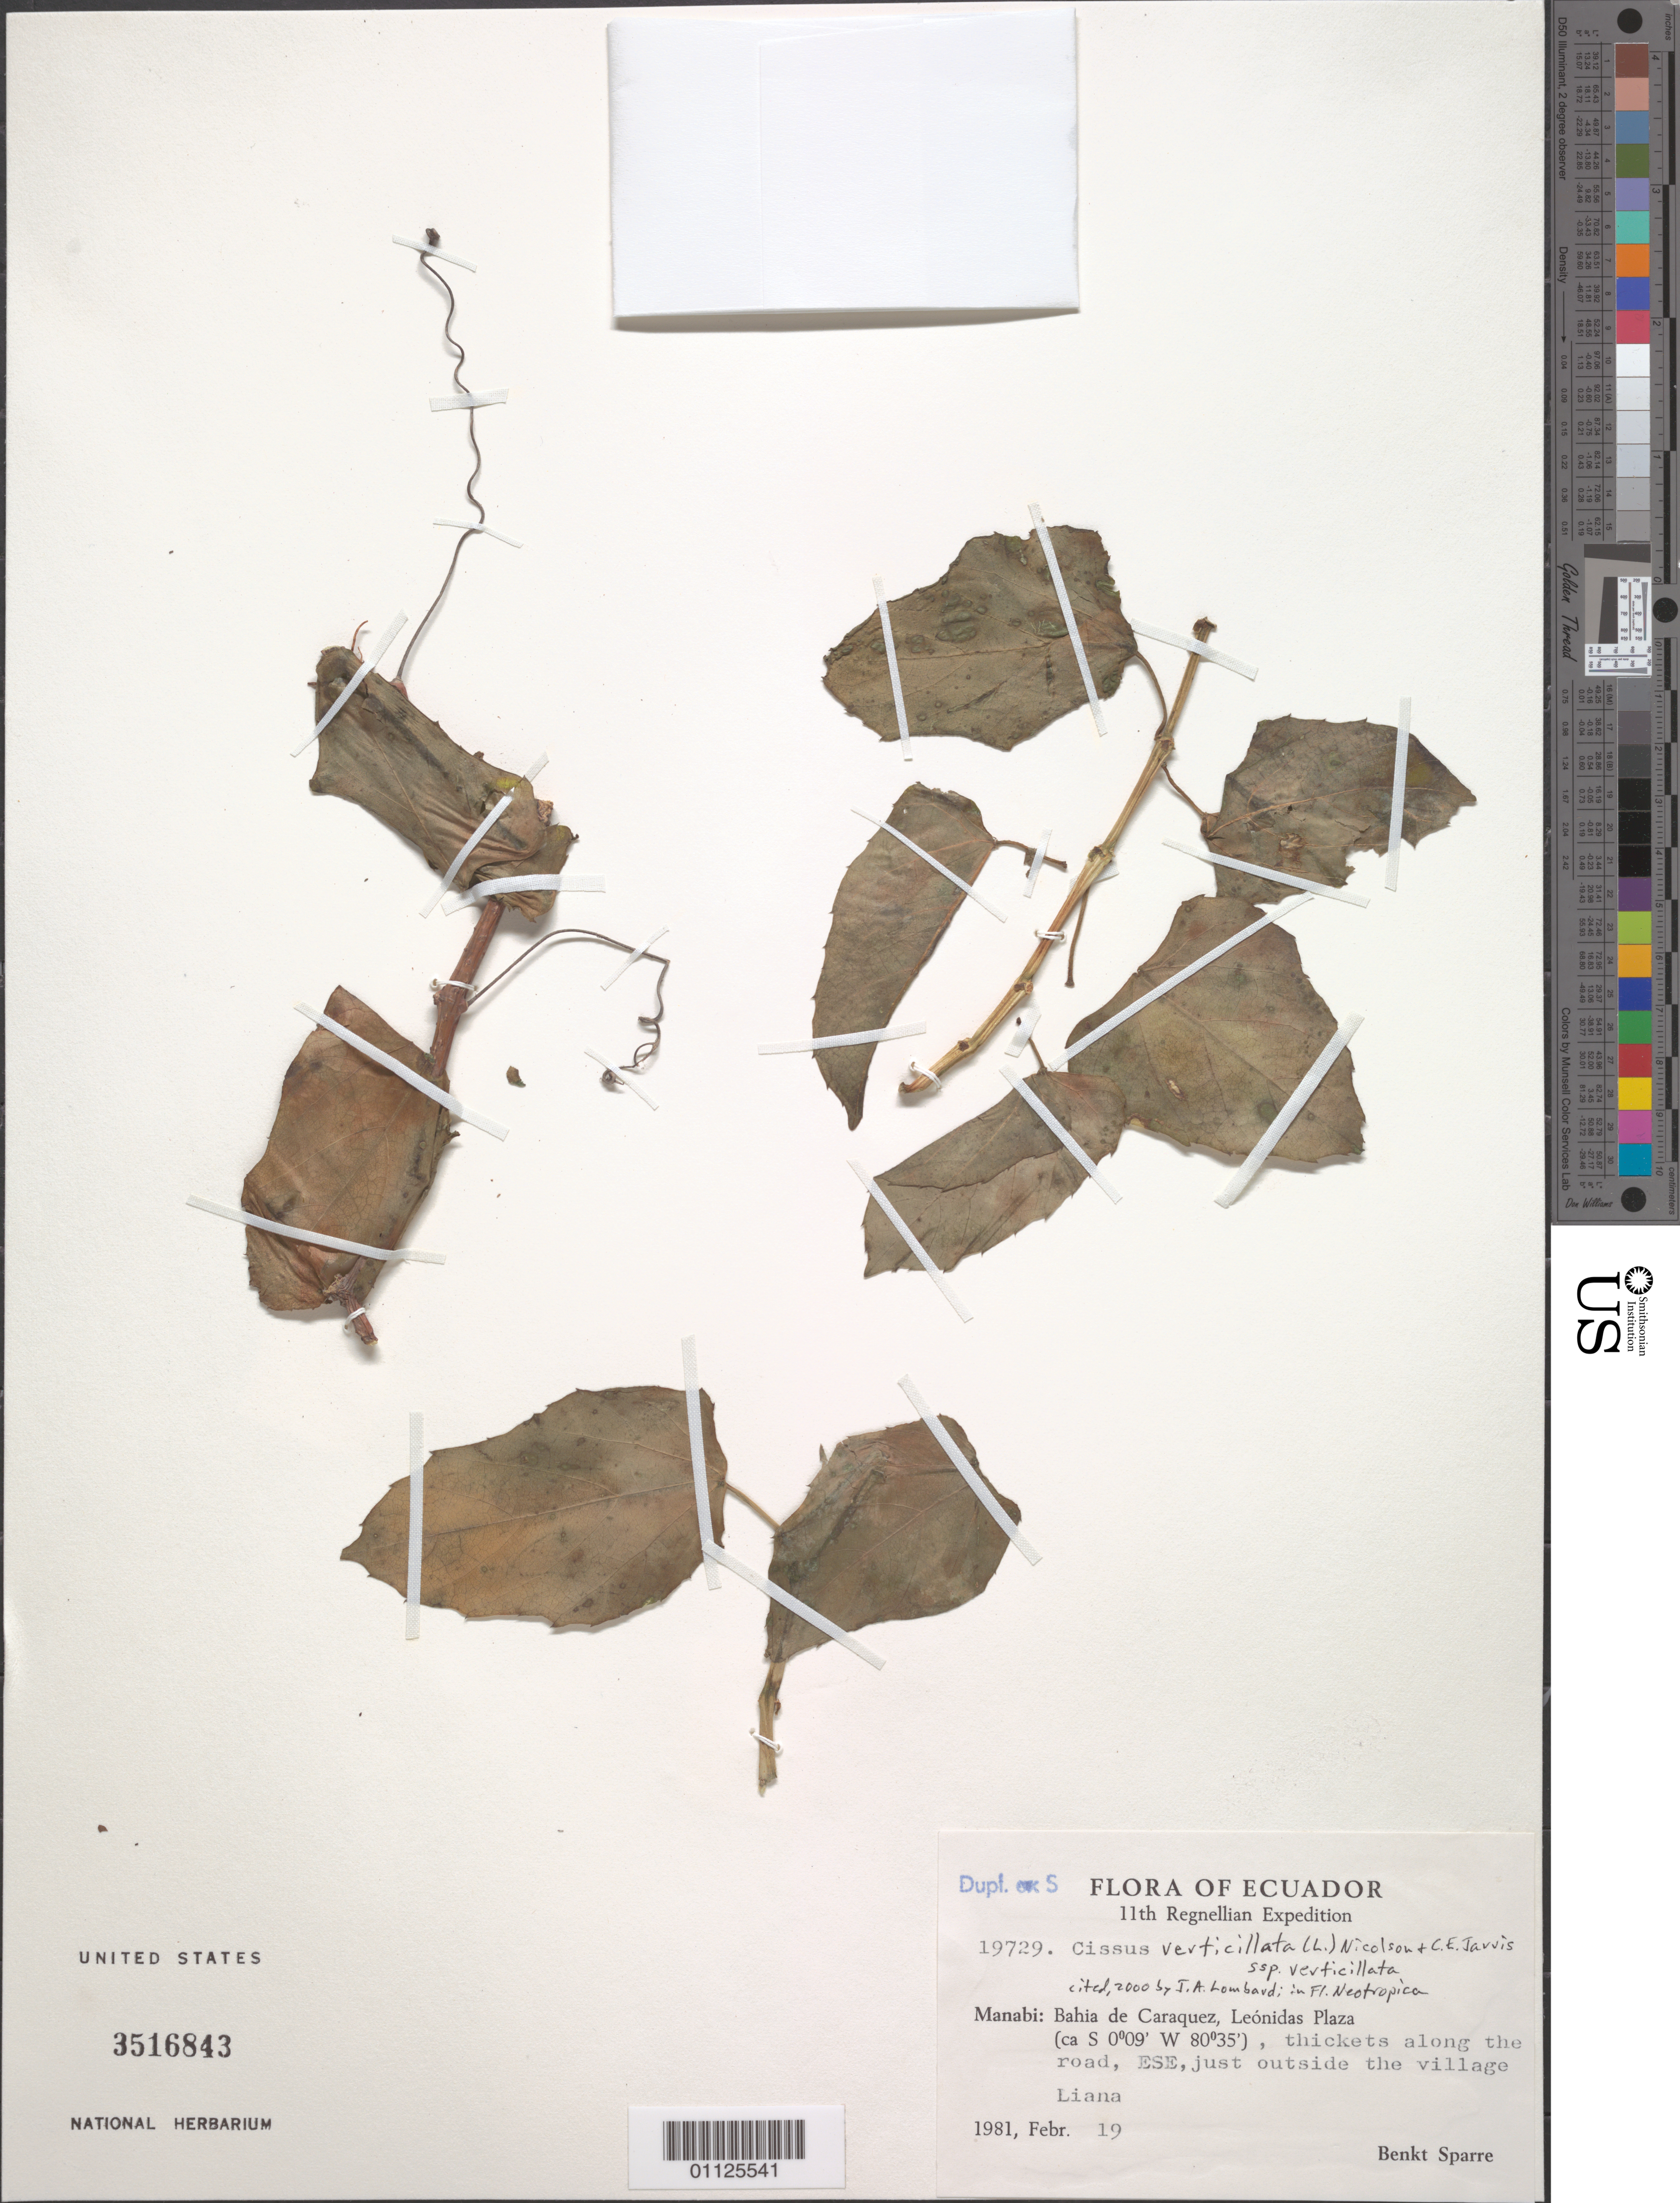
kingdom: Plantae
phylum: Tracheophyta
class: Magnoliopsida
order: Vitales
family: Vitaceae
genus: Cissus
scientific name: Cissus verticillata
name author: (L.) Nicolson & C.E. Jarvis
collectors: B. Sparre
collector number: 19729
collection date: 1981-02-19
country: Ecuador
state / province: Manabí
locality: Bahia de Caraquez, Leonidas Plaza ESE, just outside the village.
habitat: Thickets along the road. Liana.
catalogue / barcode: US 3516843